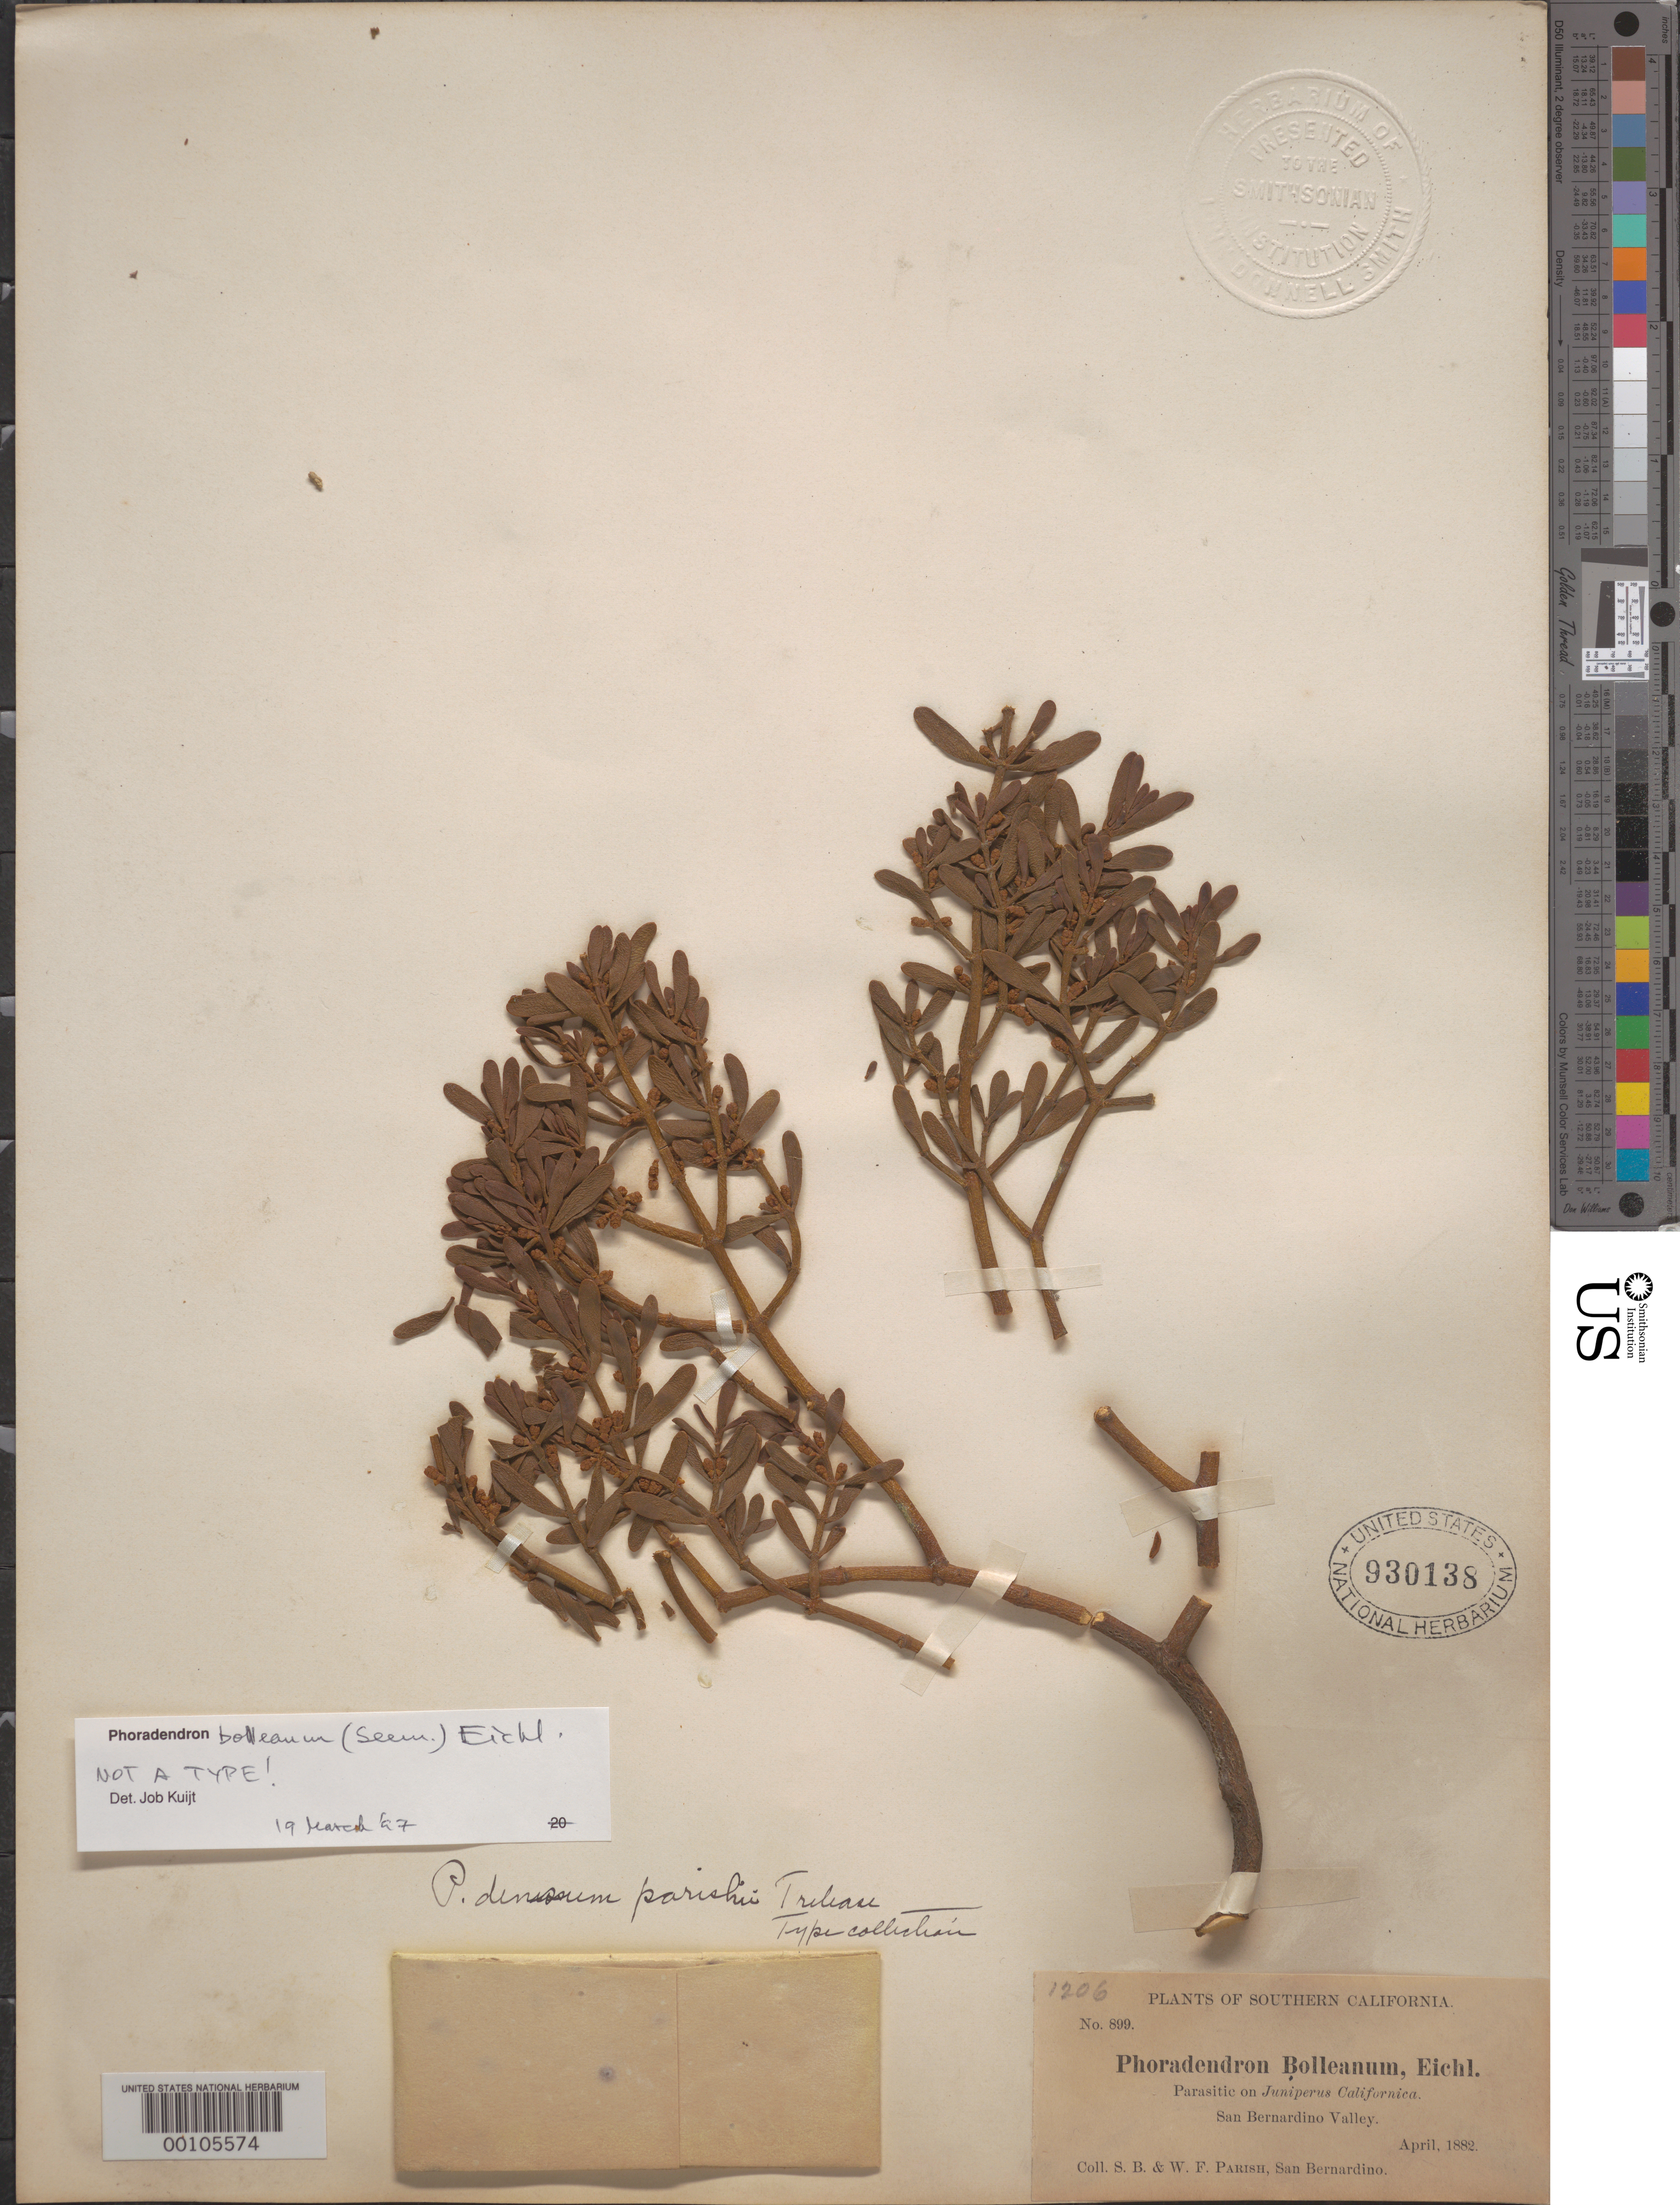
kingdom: Plantae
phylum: Tracheophyta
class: Magnoliopsida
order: Santalales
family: Viscaceae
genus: Phoradendron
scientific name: Phoradendron bolleanum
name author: (Seem.) Eichler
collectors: S. B. Parish & W. F. Parish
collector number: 899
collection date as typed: Apr 1882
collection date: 1882-04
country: United States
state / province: California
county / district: San Bernardino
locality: San bernardino mts., san bernardino valley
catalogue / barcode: US 930138